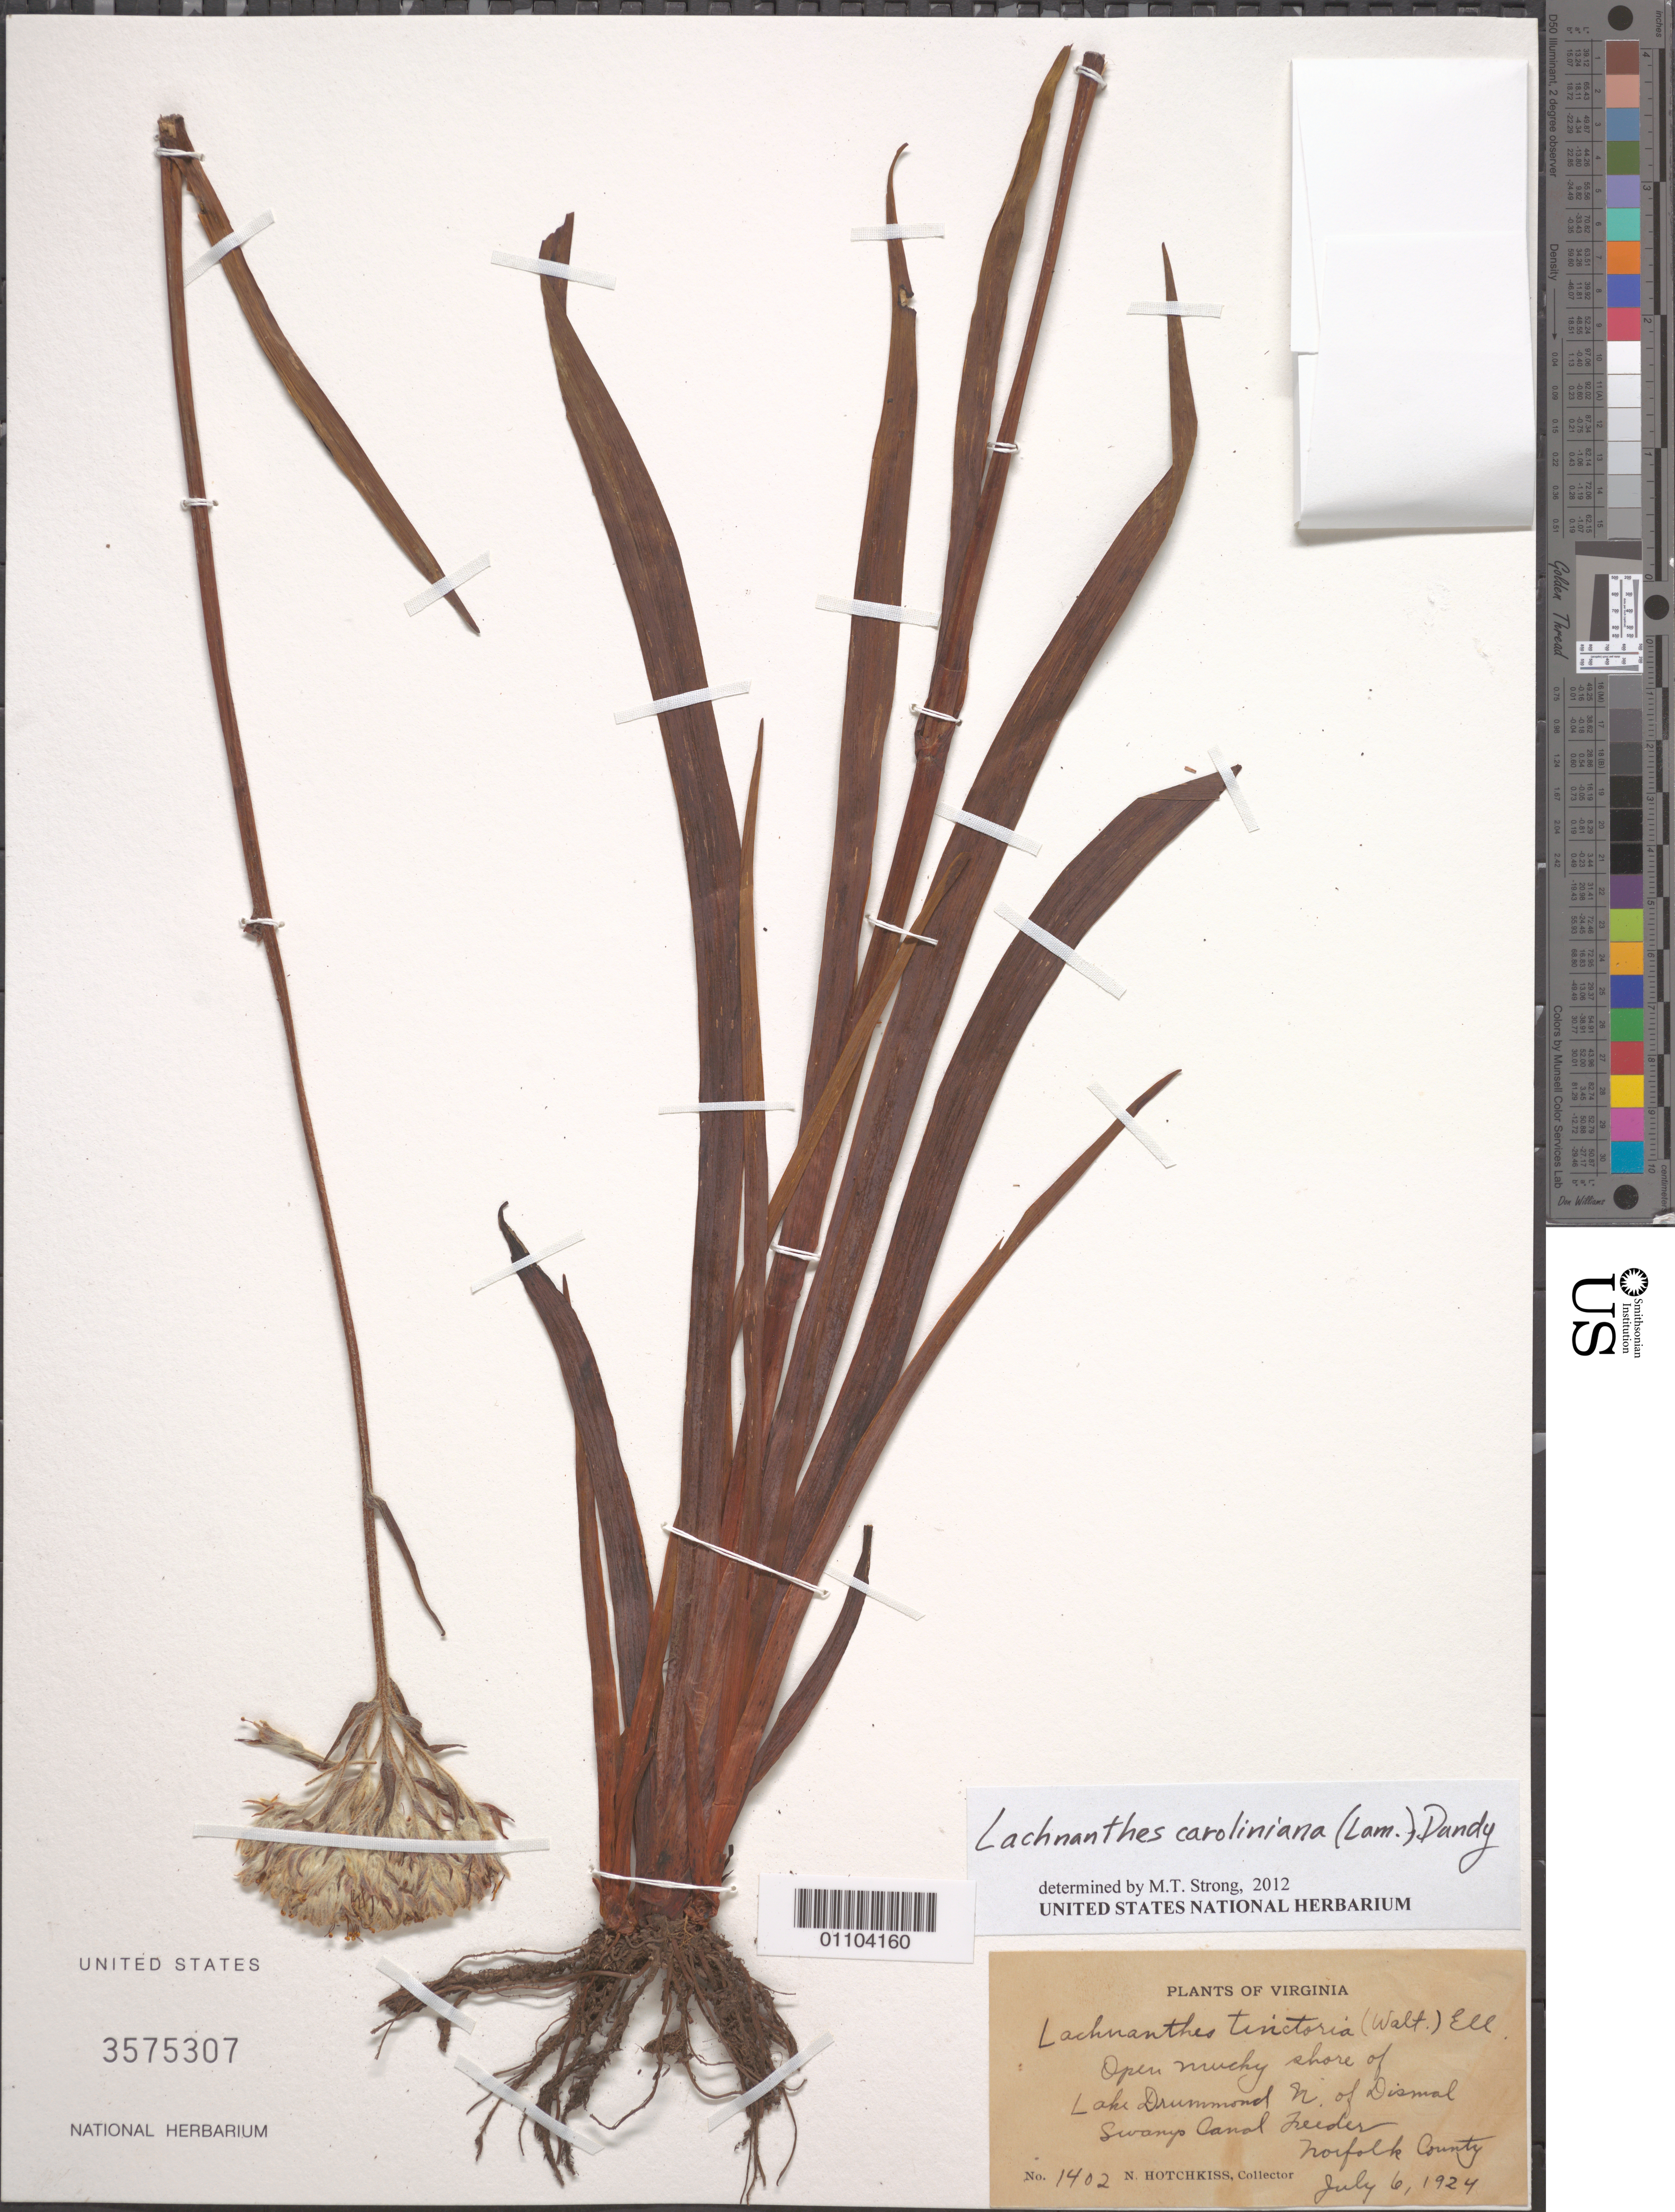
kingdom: Plantae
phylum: Tracheophyta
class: Liliopsida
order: Commelinales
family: Haemodoraceae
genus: Lachnanthes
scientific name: Lachnanthes caroliniana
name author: (Lam.) Dandy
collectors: N. Hotchkiss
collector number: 1402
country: United States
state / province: Virginia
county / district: City of Norfolk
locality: Open muchy shore of Lake Drummond N of Dismal Swamp Canal Feeder.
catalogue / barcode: US 3575307